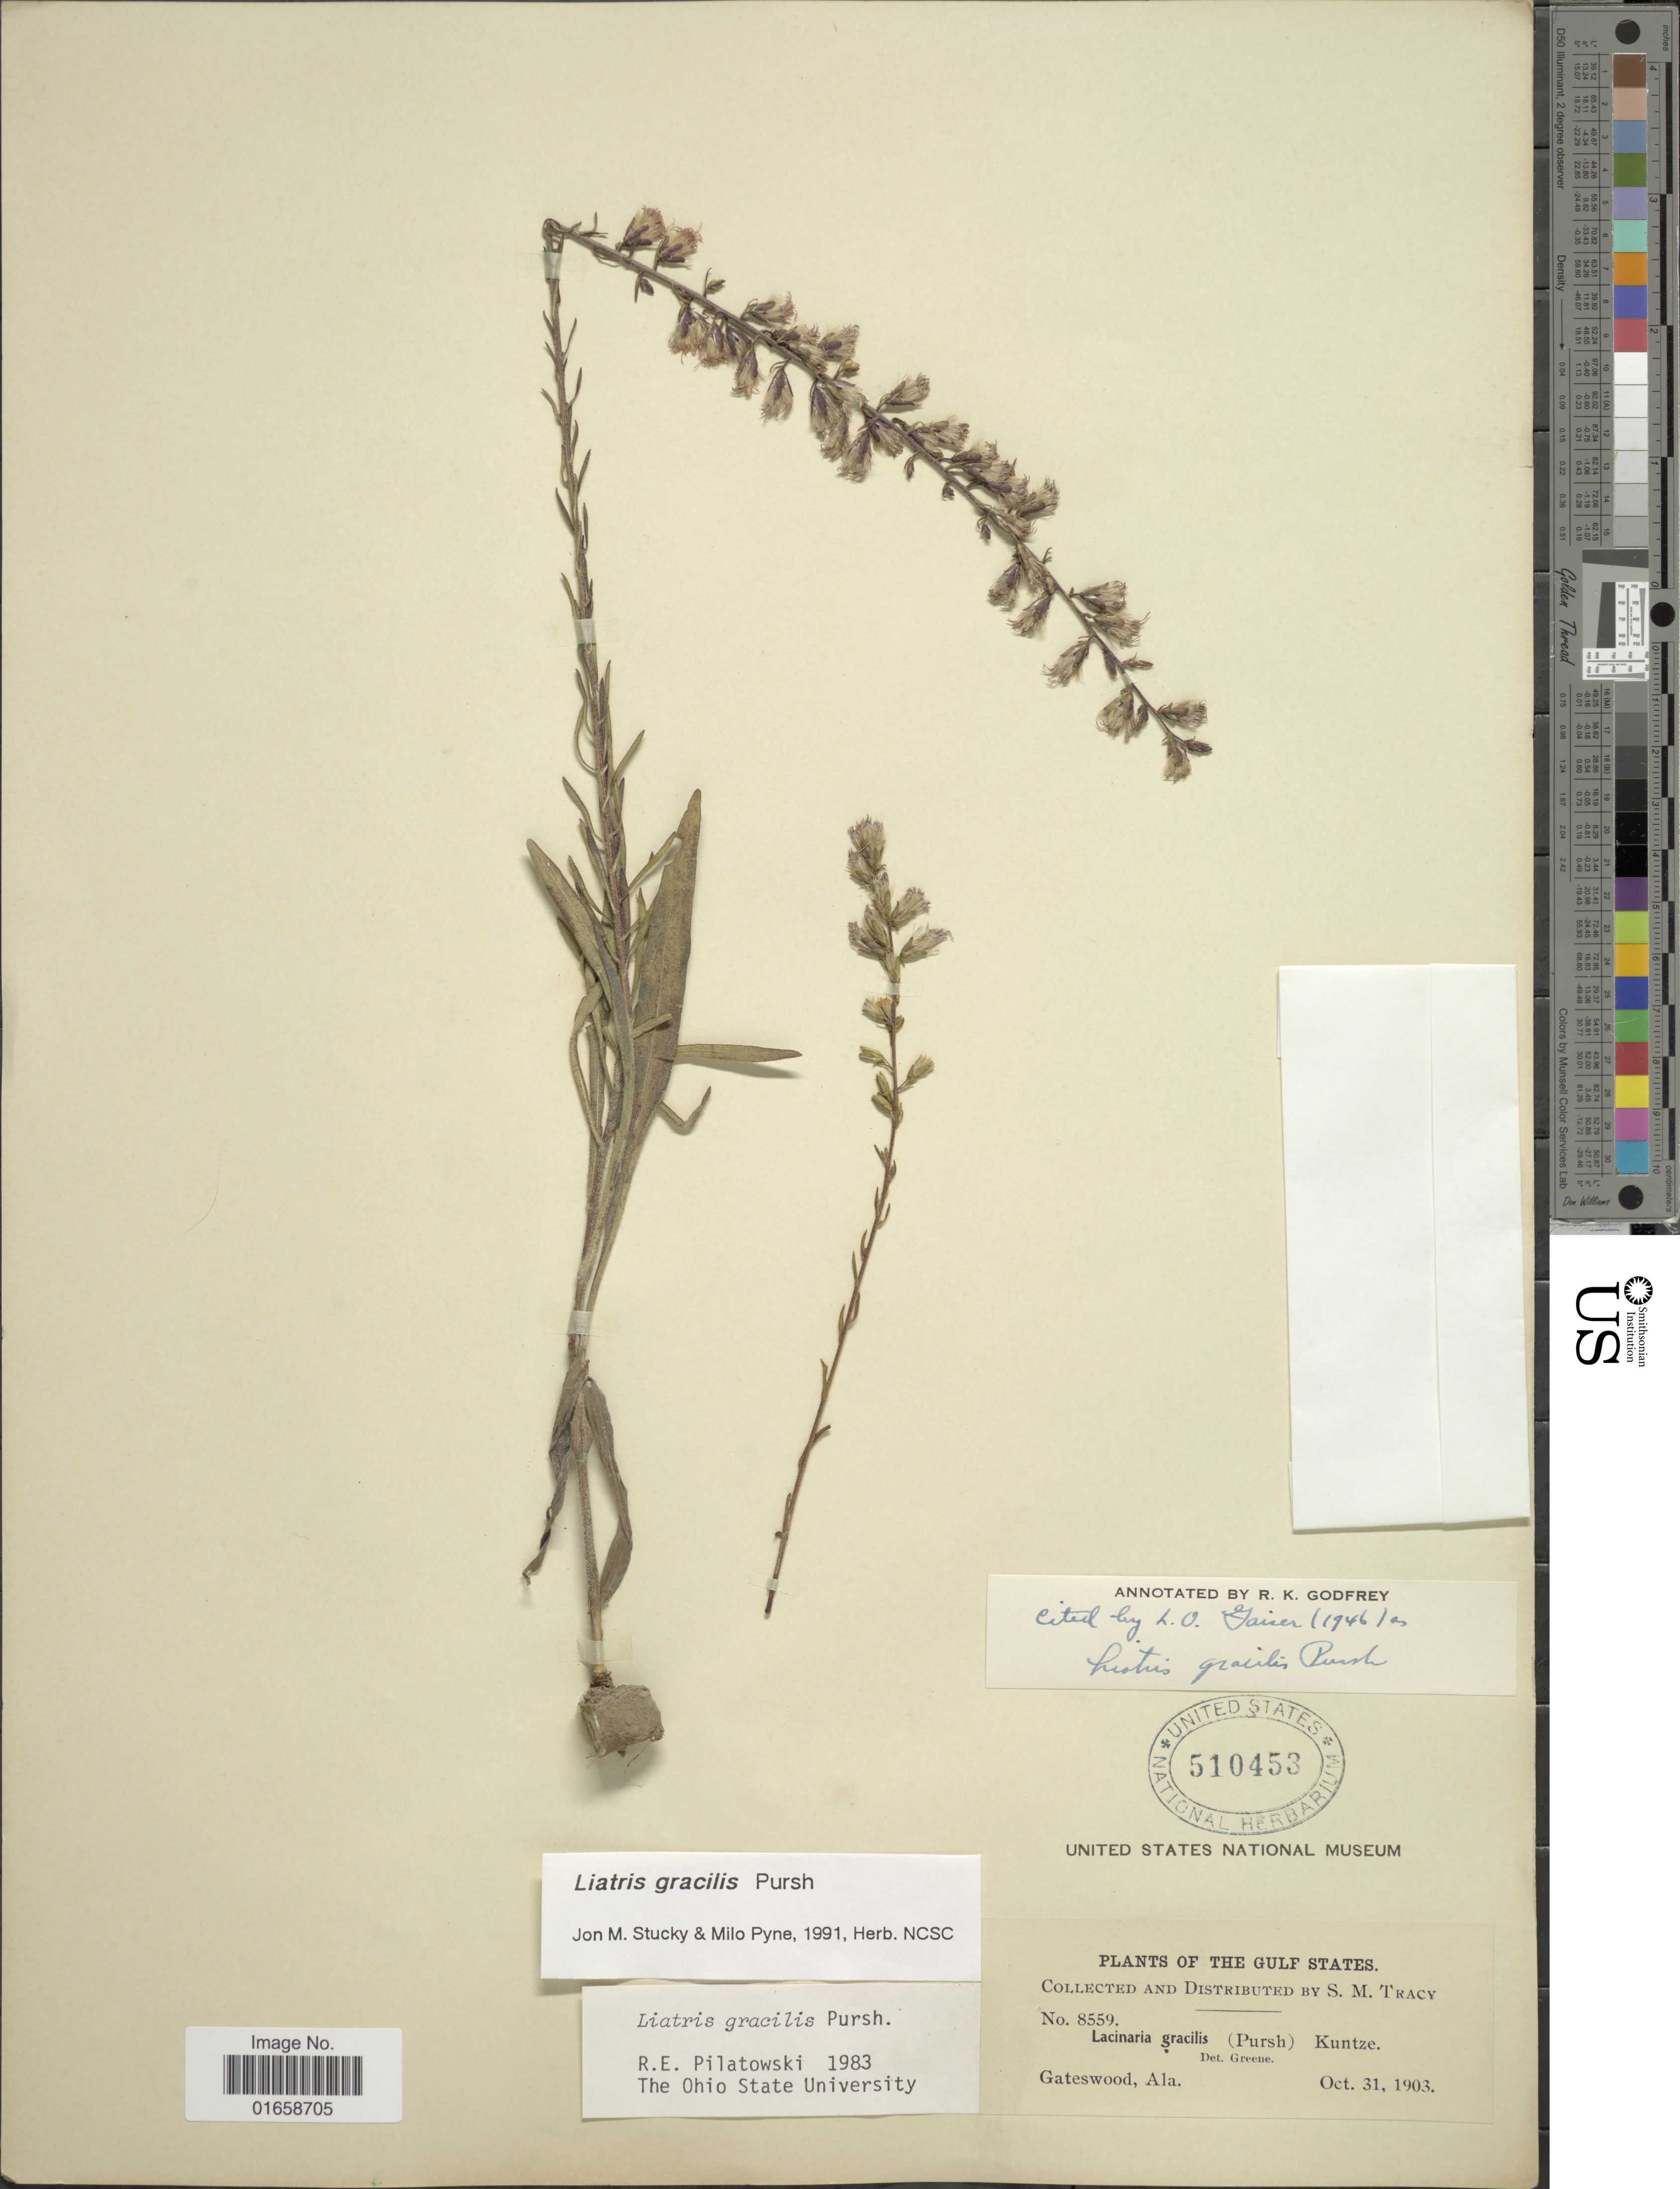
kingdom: Plantae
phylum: Tracheophyta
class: Magnoliopsida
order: Asterales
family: Asteraceae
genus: Liatris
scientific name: Liatris gracilis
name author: Pursh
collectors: S. M. Tracy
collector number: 8559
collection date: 1903-10-31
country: United States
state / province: Alabama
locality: The Gulf States, Gateswood, Ala.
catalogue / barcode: US 510453